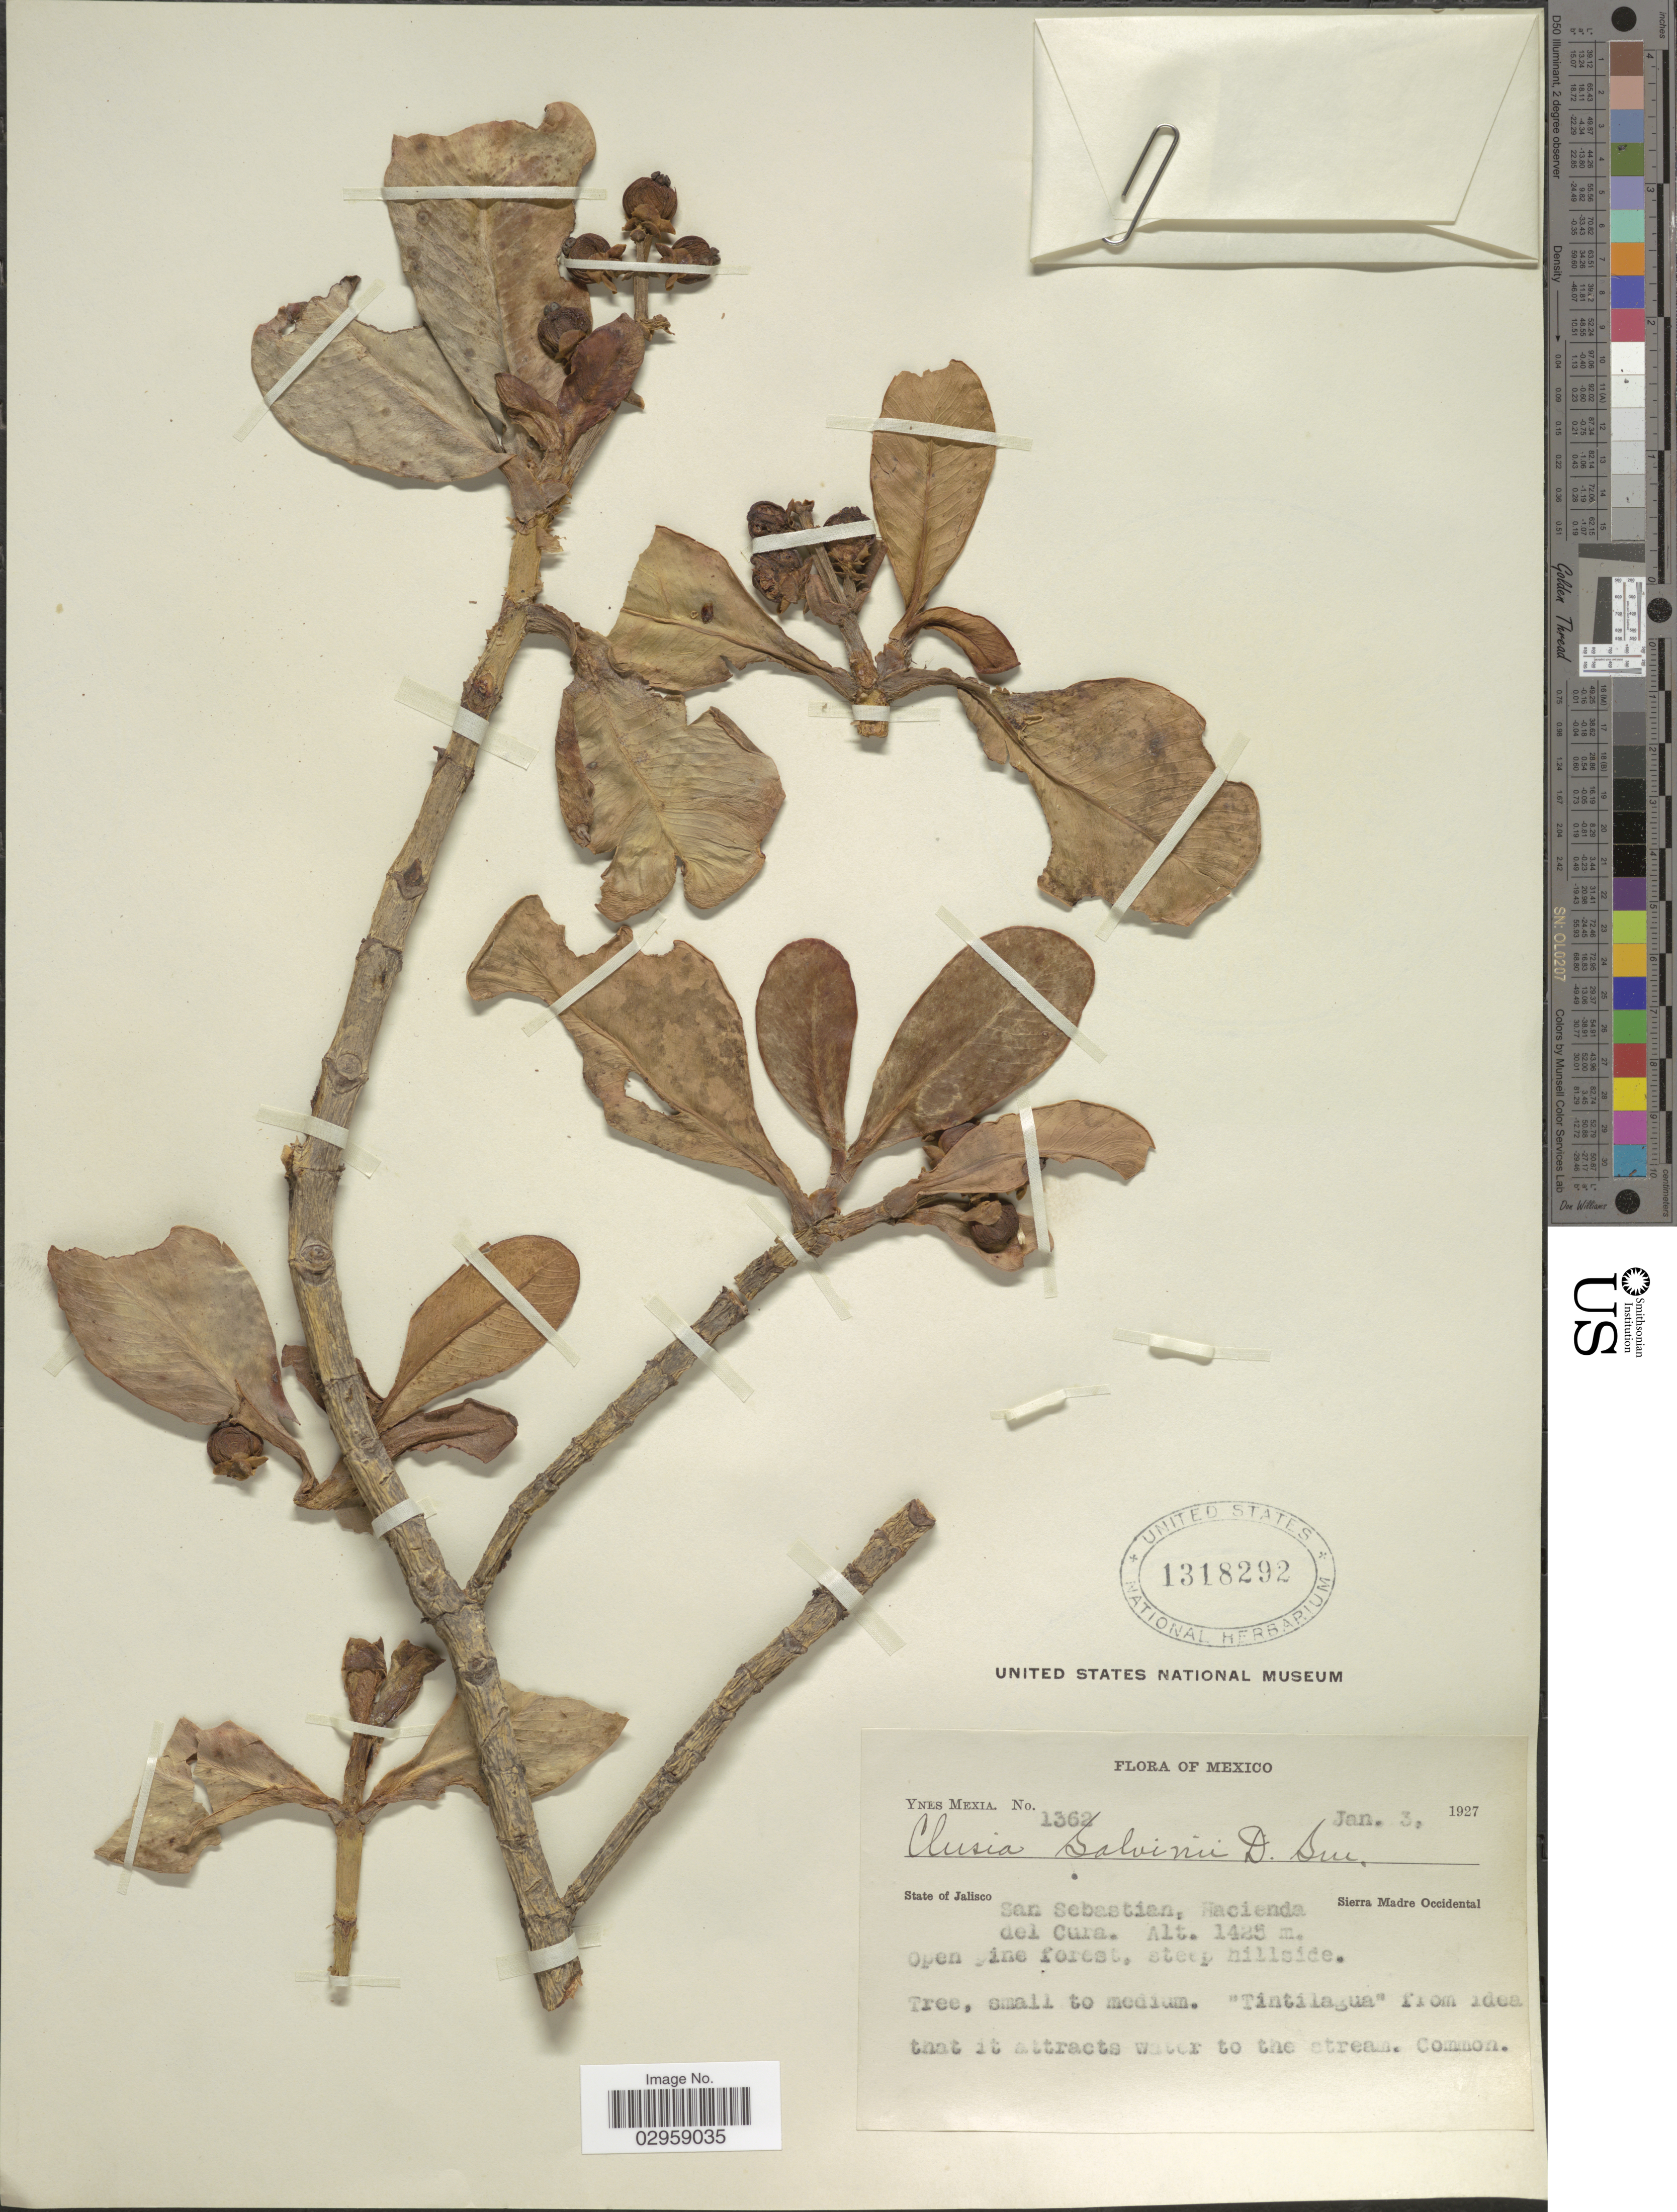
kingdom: Plantae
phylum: Tracheophyta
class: Magnoliopsida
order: Malpighiales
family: Clusiaceae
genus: Clusia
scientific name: Clusia salvinii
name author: Donn. Sm.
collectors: Y. Mexia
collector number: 1362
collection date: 1927-01-03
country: Mexico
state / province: Jalisco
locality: San Sebastian, Hacienda del Cura. Sierra Madre Occidental.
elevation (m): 1425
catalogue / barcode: US 1318292